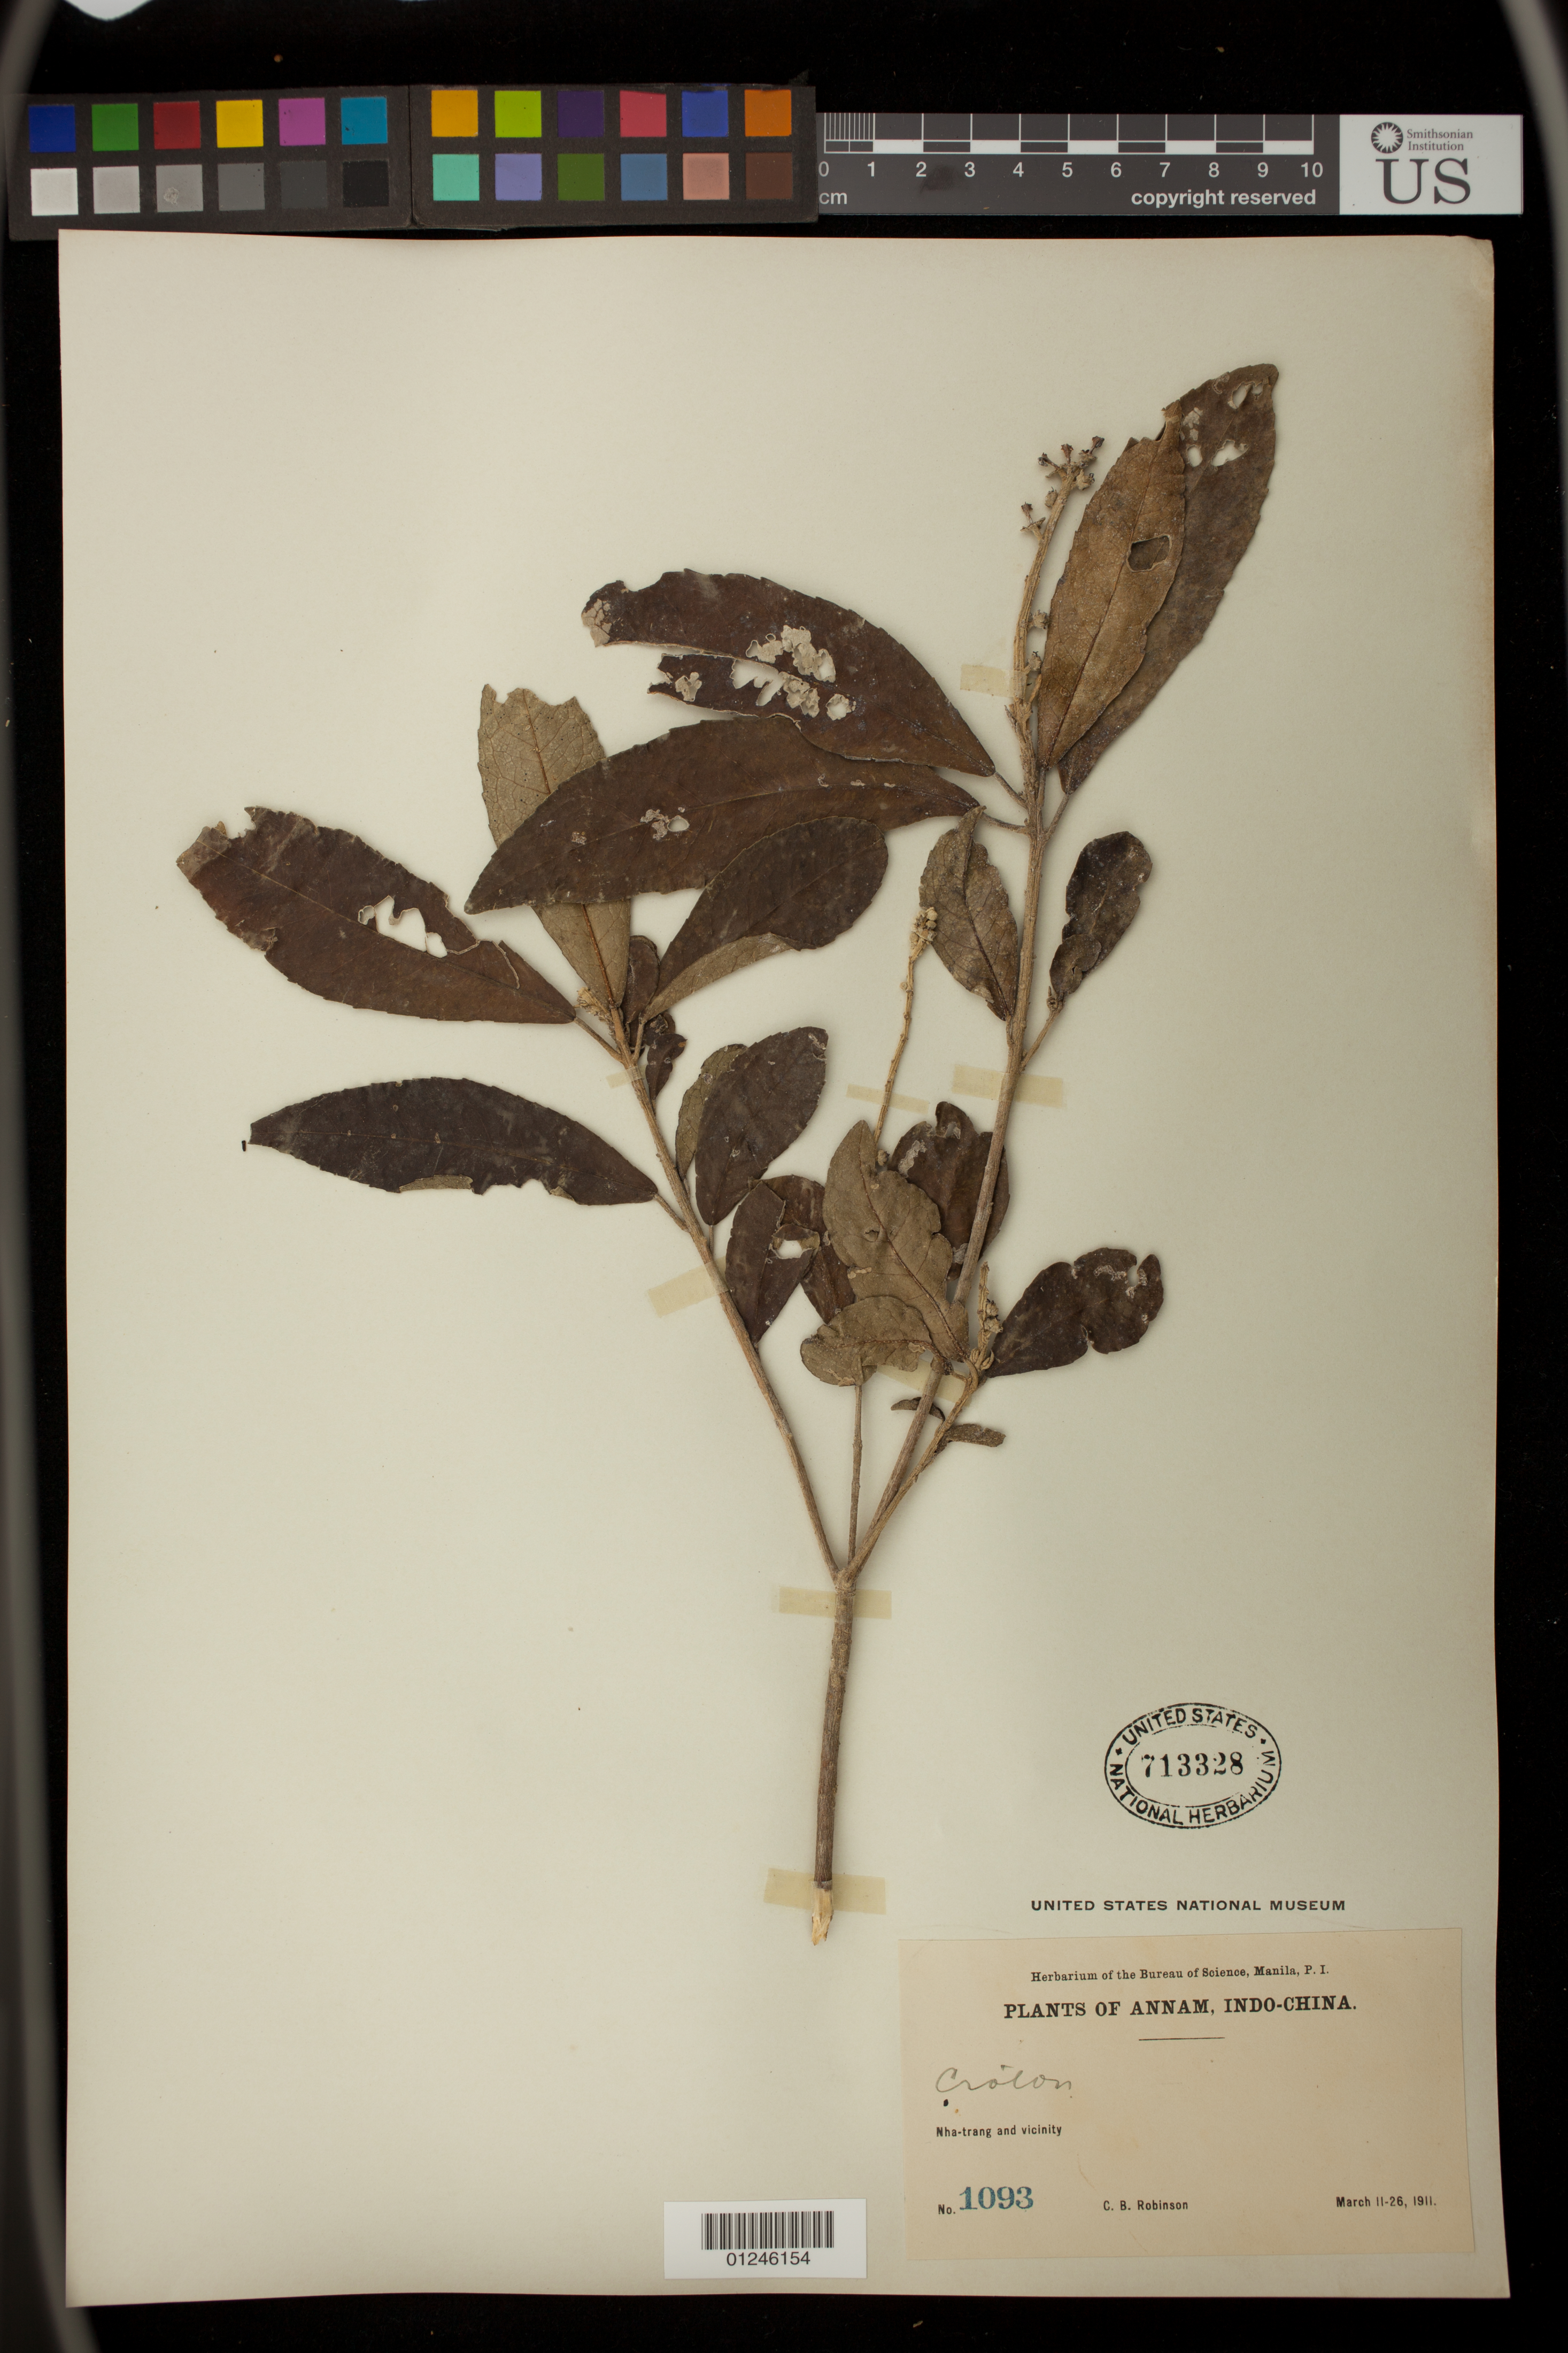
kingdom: Plantae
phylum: Tracheophyta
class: Magnoliopsida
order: Malpighiales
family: Euphorbiaceae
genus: Croton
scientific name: Croton sp.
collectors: C. Robinson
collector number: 1093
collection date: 1911-03-11/1911-03-26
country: Vietnam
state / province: Khanh Hoa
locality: Nha-trang and vicinity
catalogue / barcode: US 713328